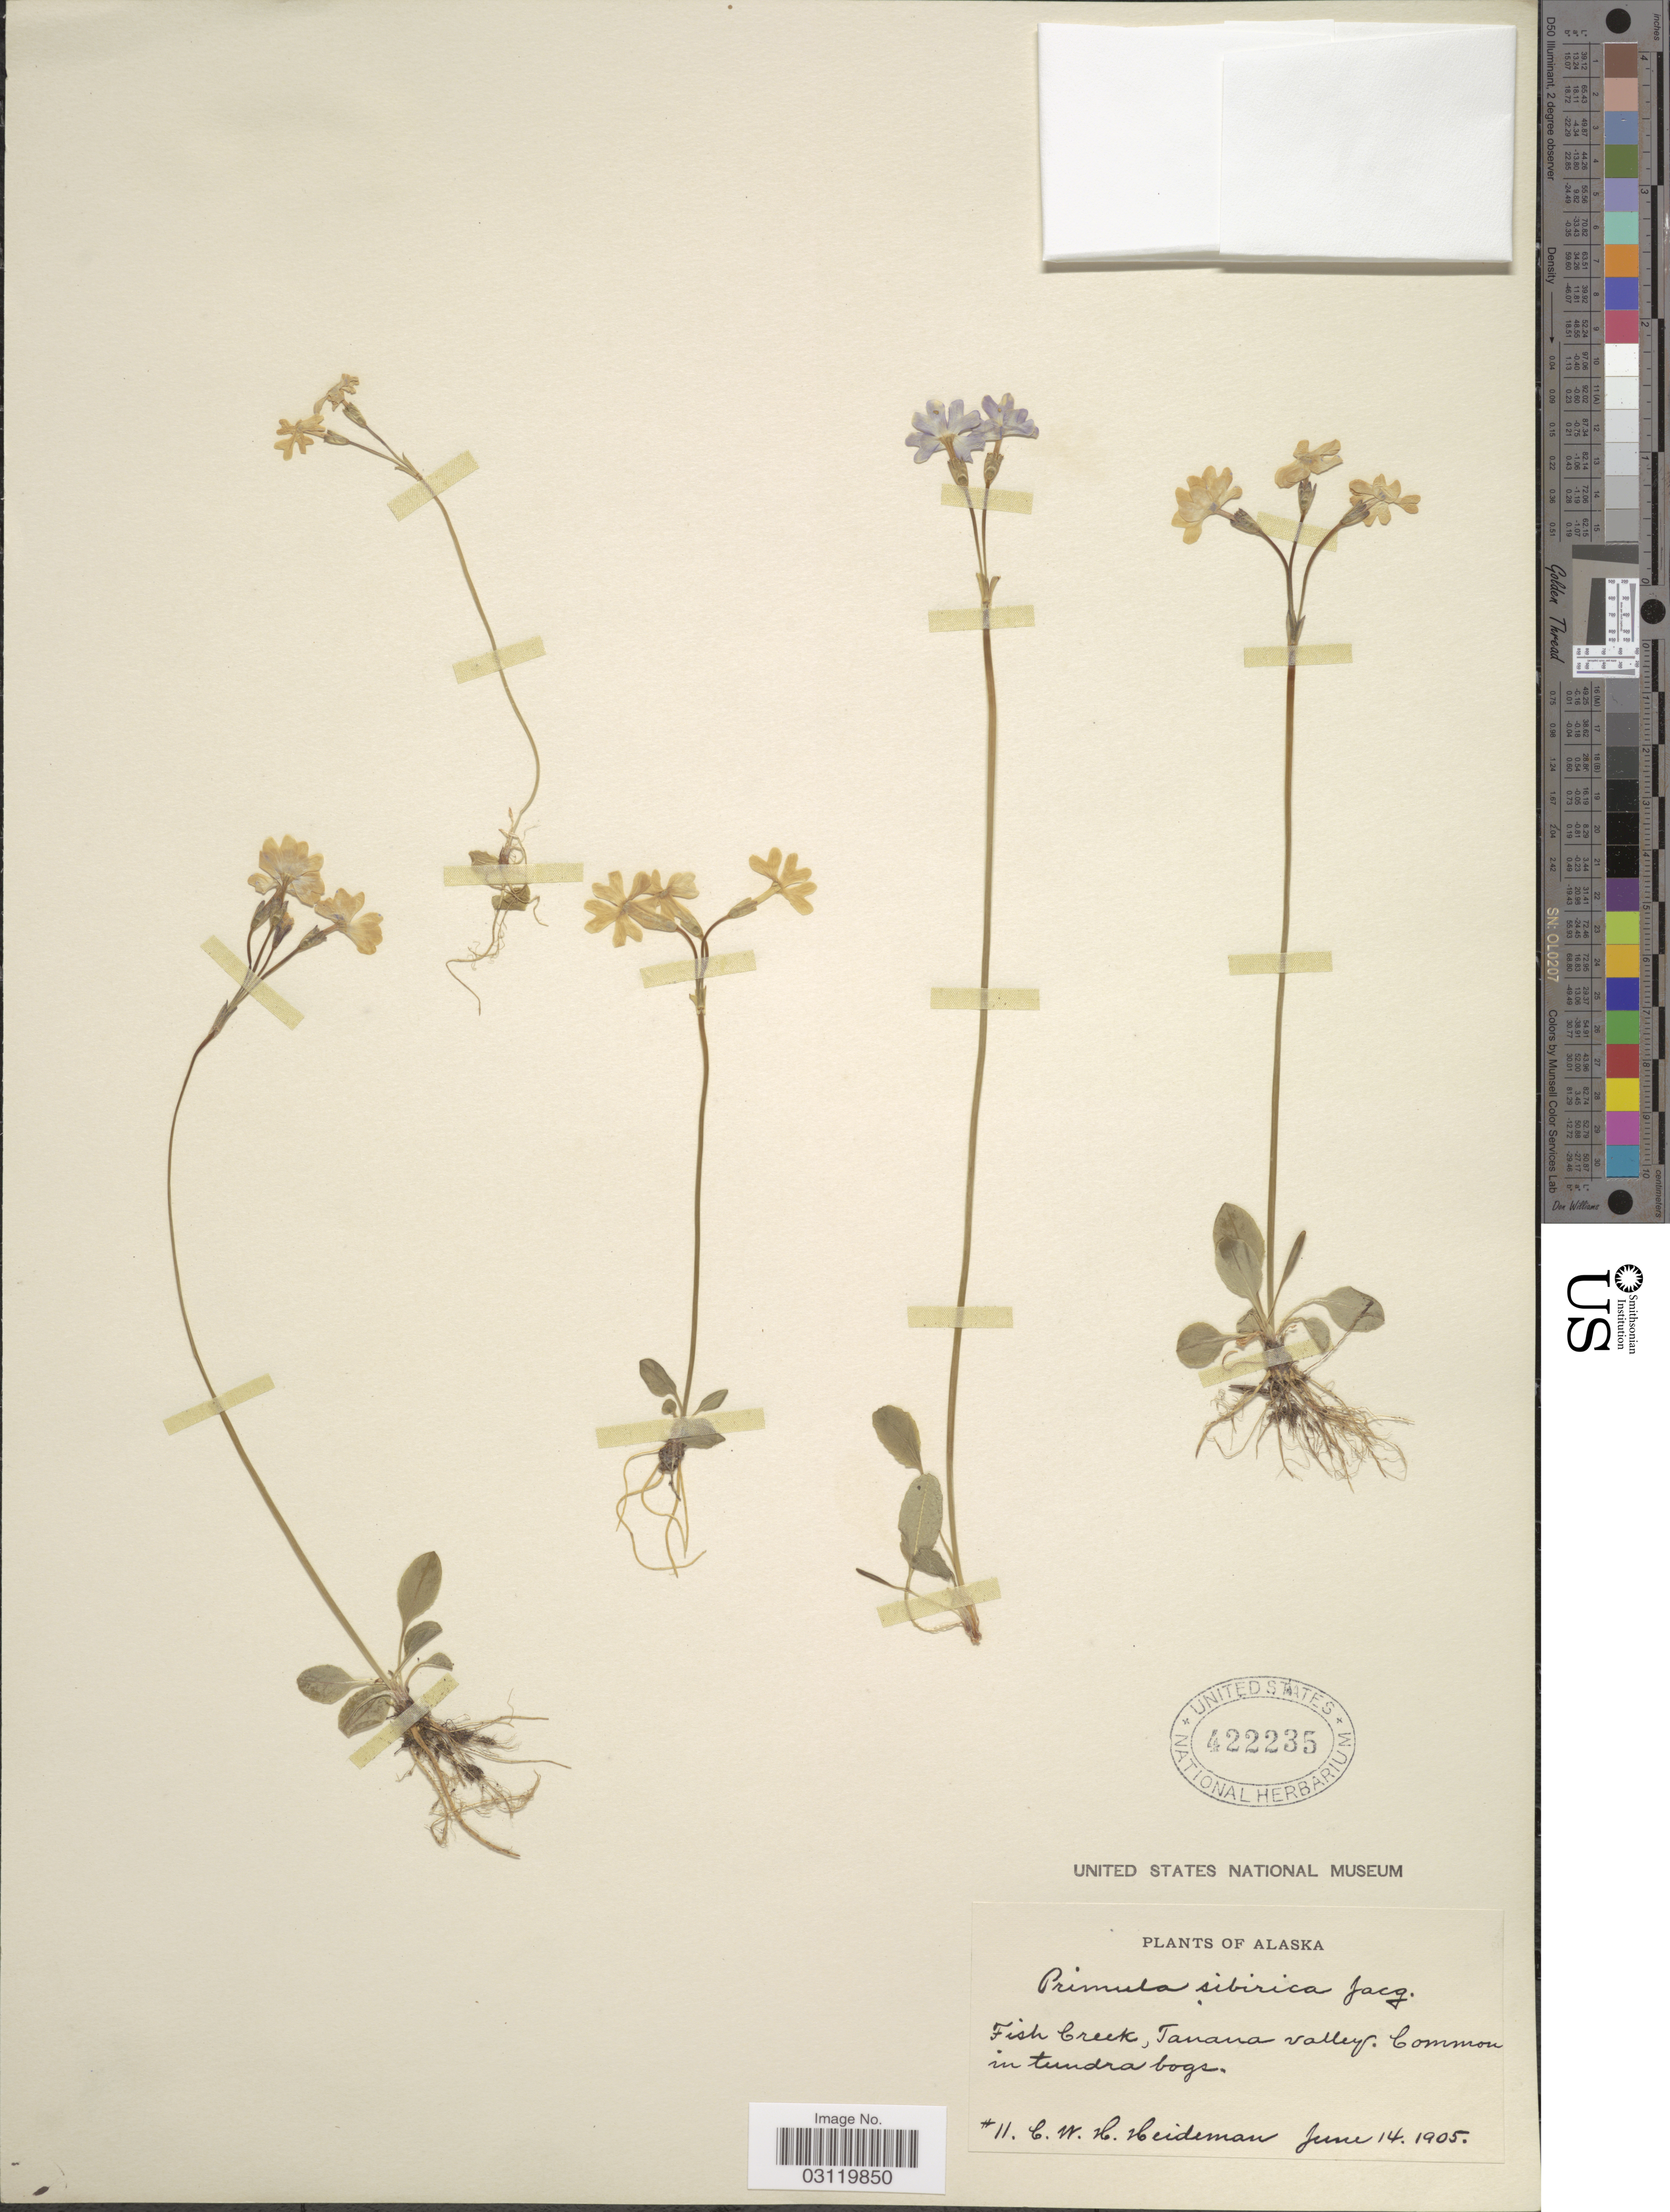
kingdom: Plantae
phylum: Tracheophyta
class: Magnoliopsida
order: Ericales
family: Primulaceae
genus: Primula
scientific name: Primula sibirica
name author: Wulfen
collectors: C. Heideman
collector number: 11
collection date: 1905-06-14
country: United States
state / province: Alaska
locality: Fish Creek, Tanana Valley.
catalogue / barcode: US 422235